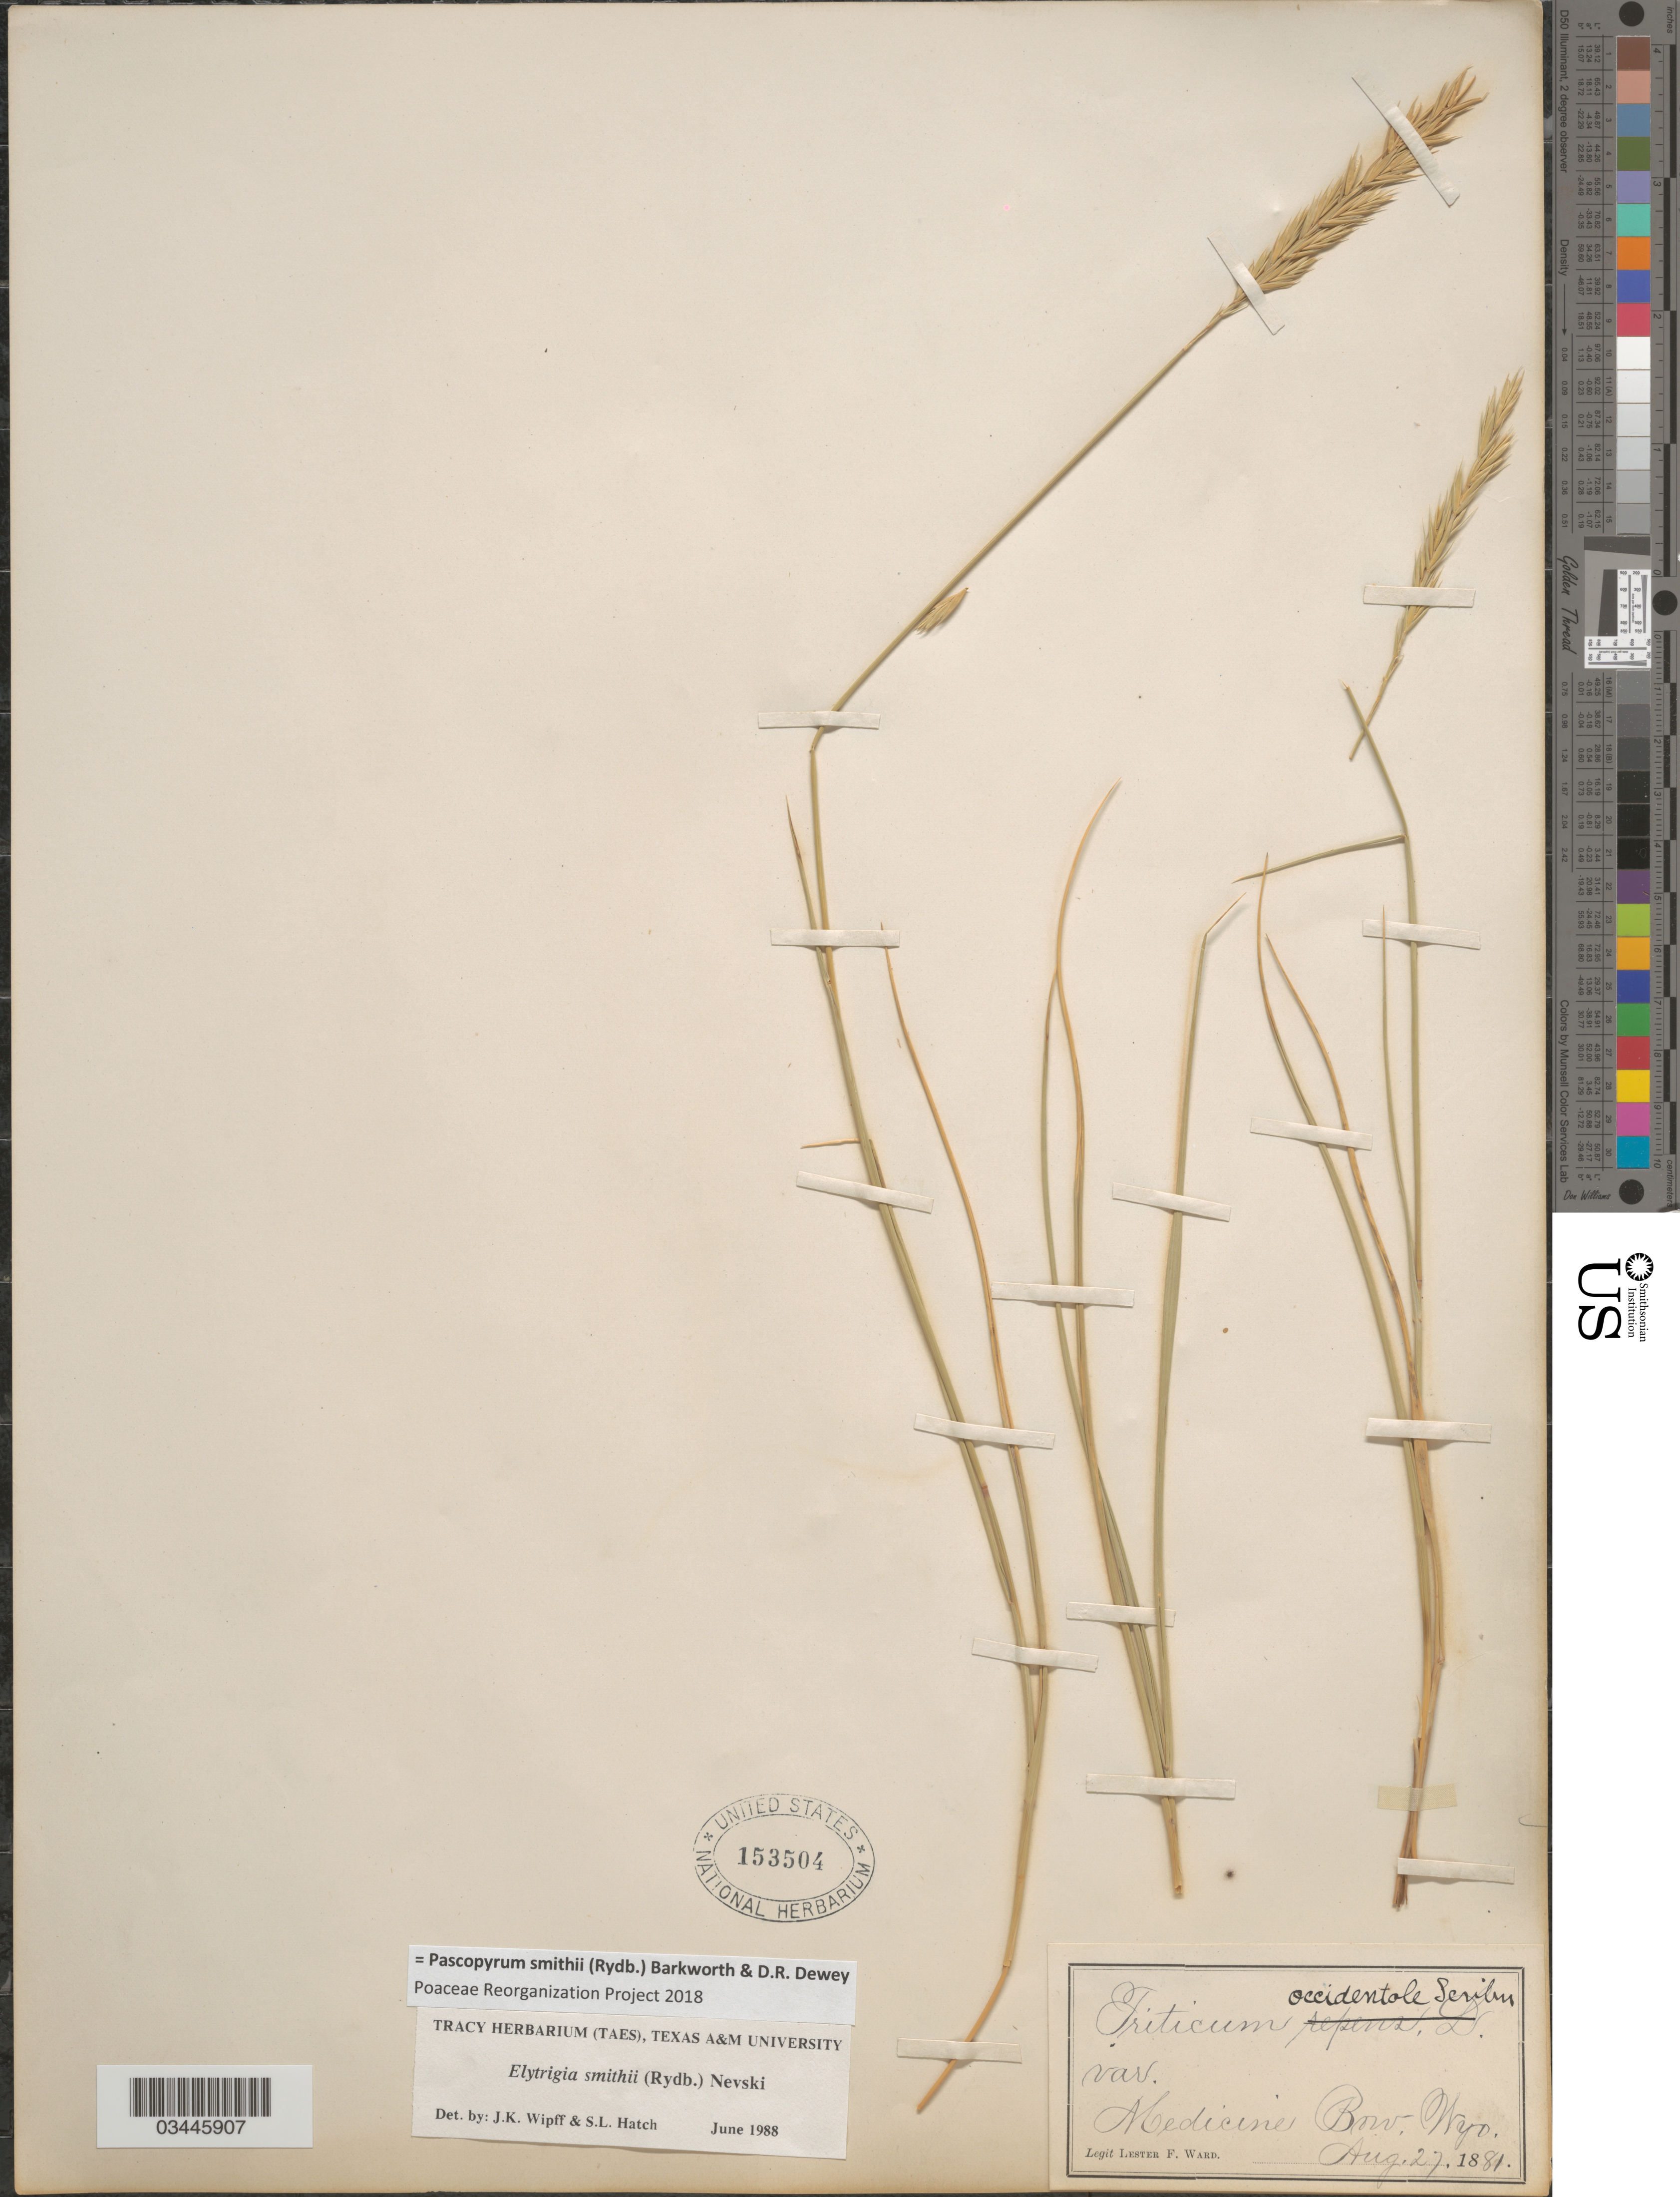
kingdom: Plantae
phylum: Tracheophyta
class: Liliopsida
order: Poales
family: Poaceae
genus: Pascopyrum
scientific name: Pascopyrum smithii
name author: (Rydb.) Barkworth & Dewey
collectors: L. F. Ward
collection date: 1881-08-27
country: United States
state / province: Wyoming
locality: Medicine Bow.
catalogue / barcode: US 153504